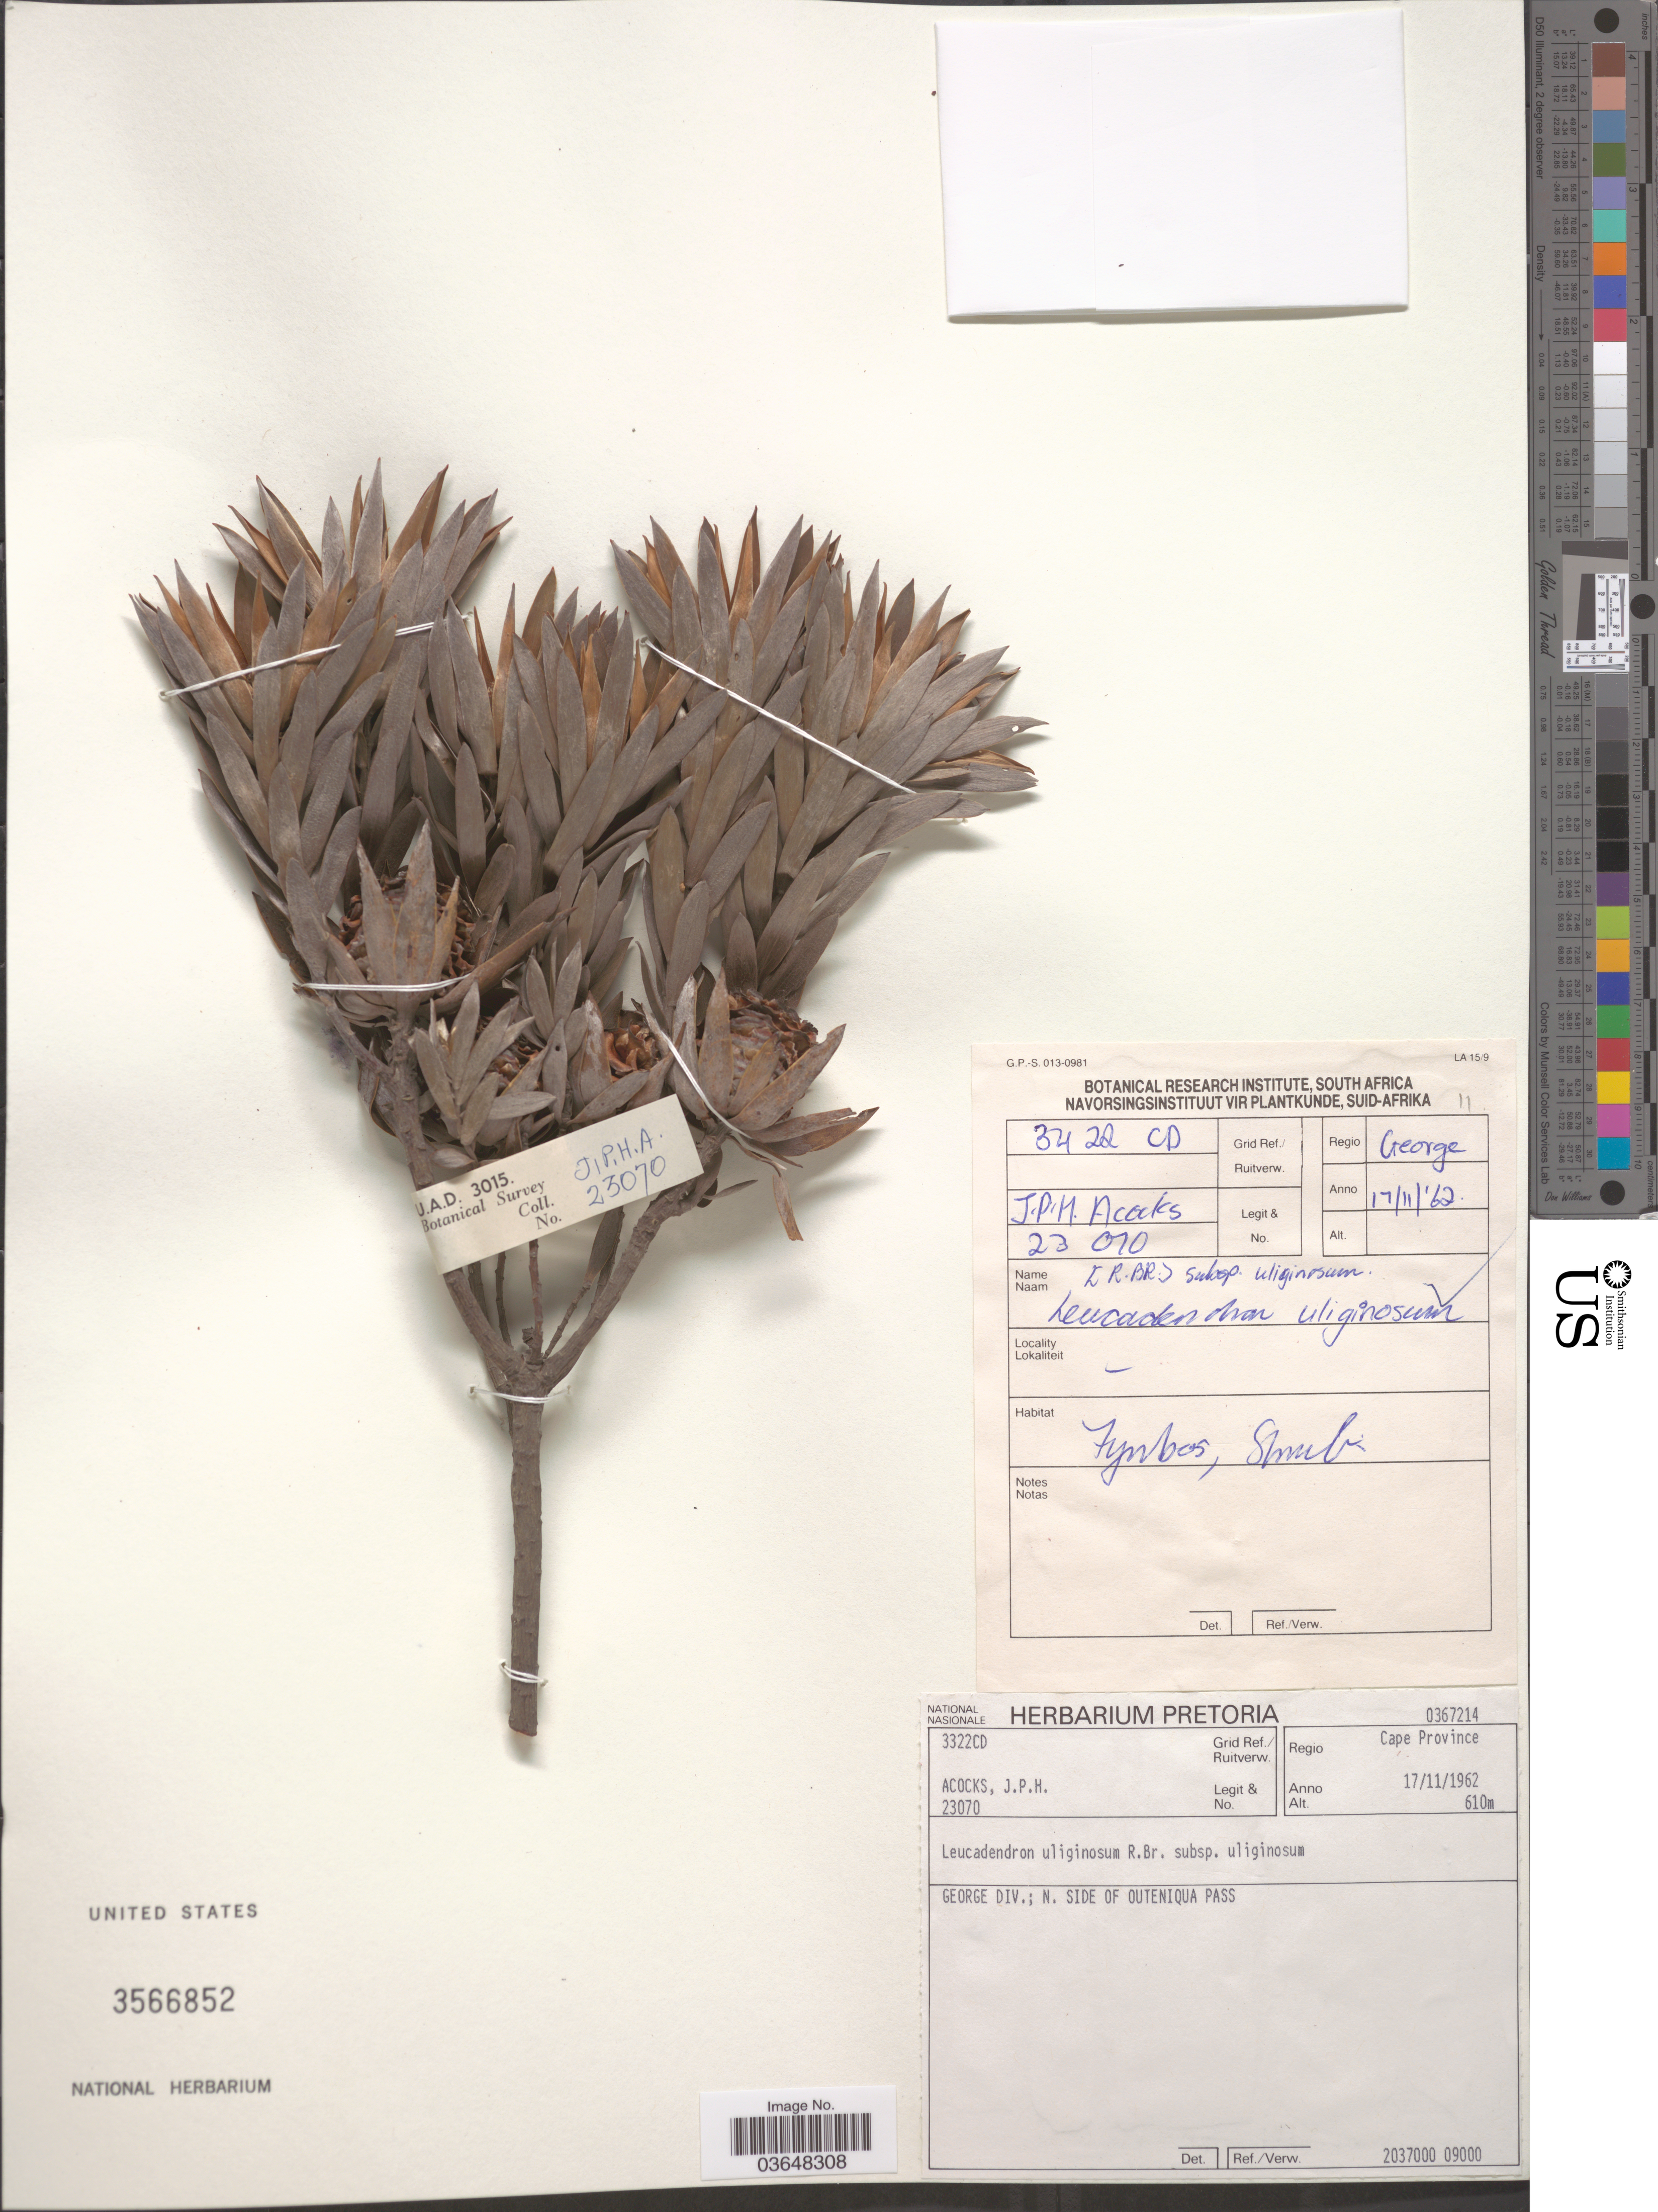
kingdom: Plantae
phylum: Tracheophyta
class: Magnoliopsida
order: Proteales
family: Proteaceae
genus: Leucadendron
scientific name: Leucadendron uliginosum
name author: R. Br.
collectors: J. P. Acocks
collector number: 23070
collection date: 1962-11-17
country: South Africa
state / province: Western Cape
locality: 3322CD Grid Ref./Ruitverw., Regio Cape Province. George Div.; N. Side of Outeniqua Pass.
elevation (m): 610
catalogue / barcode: US 3566852